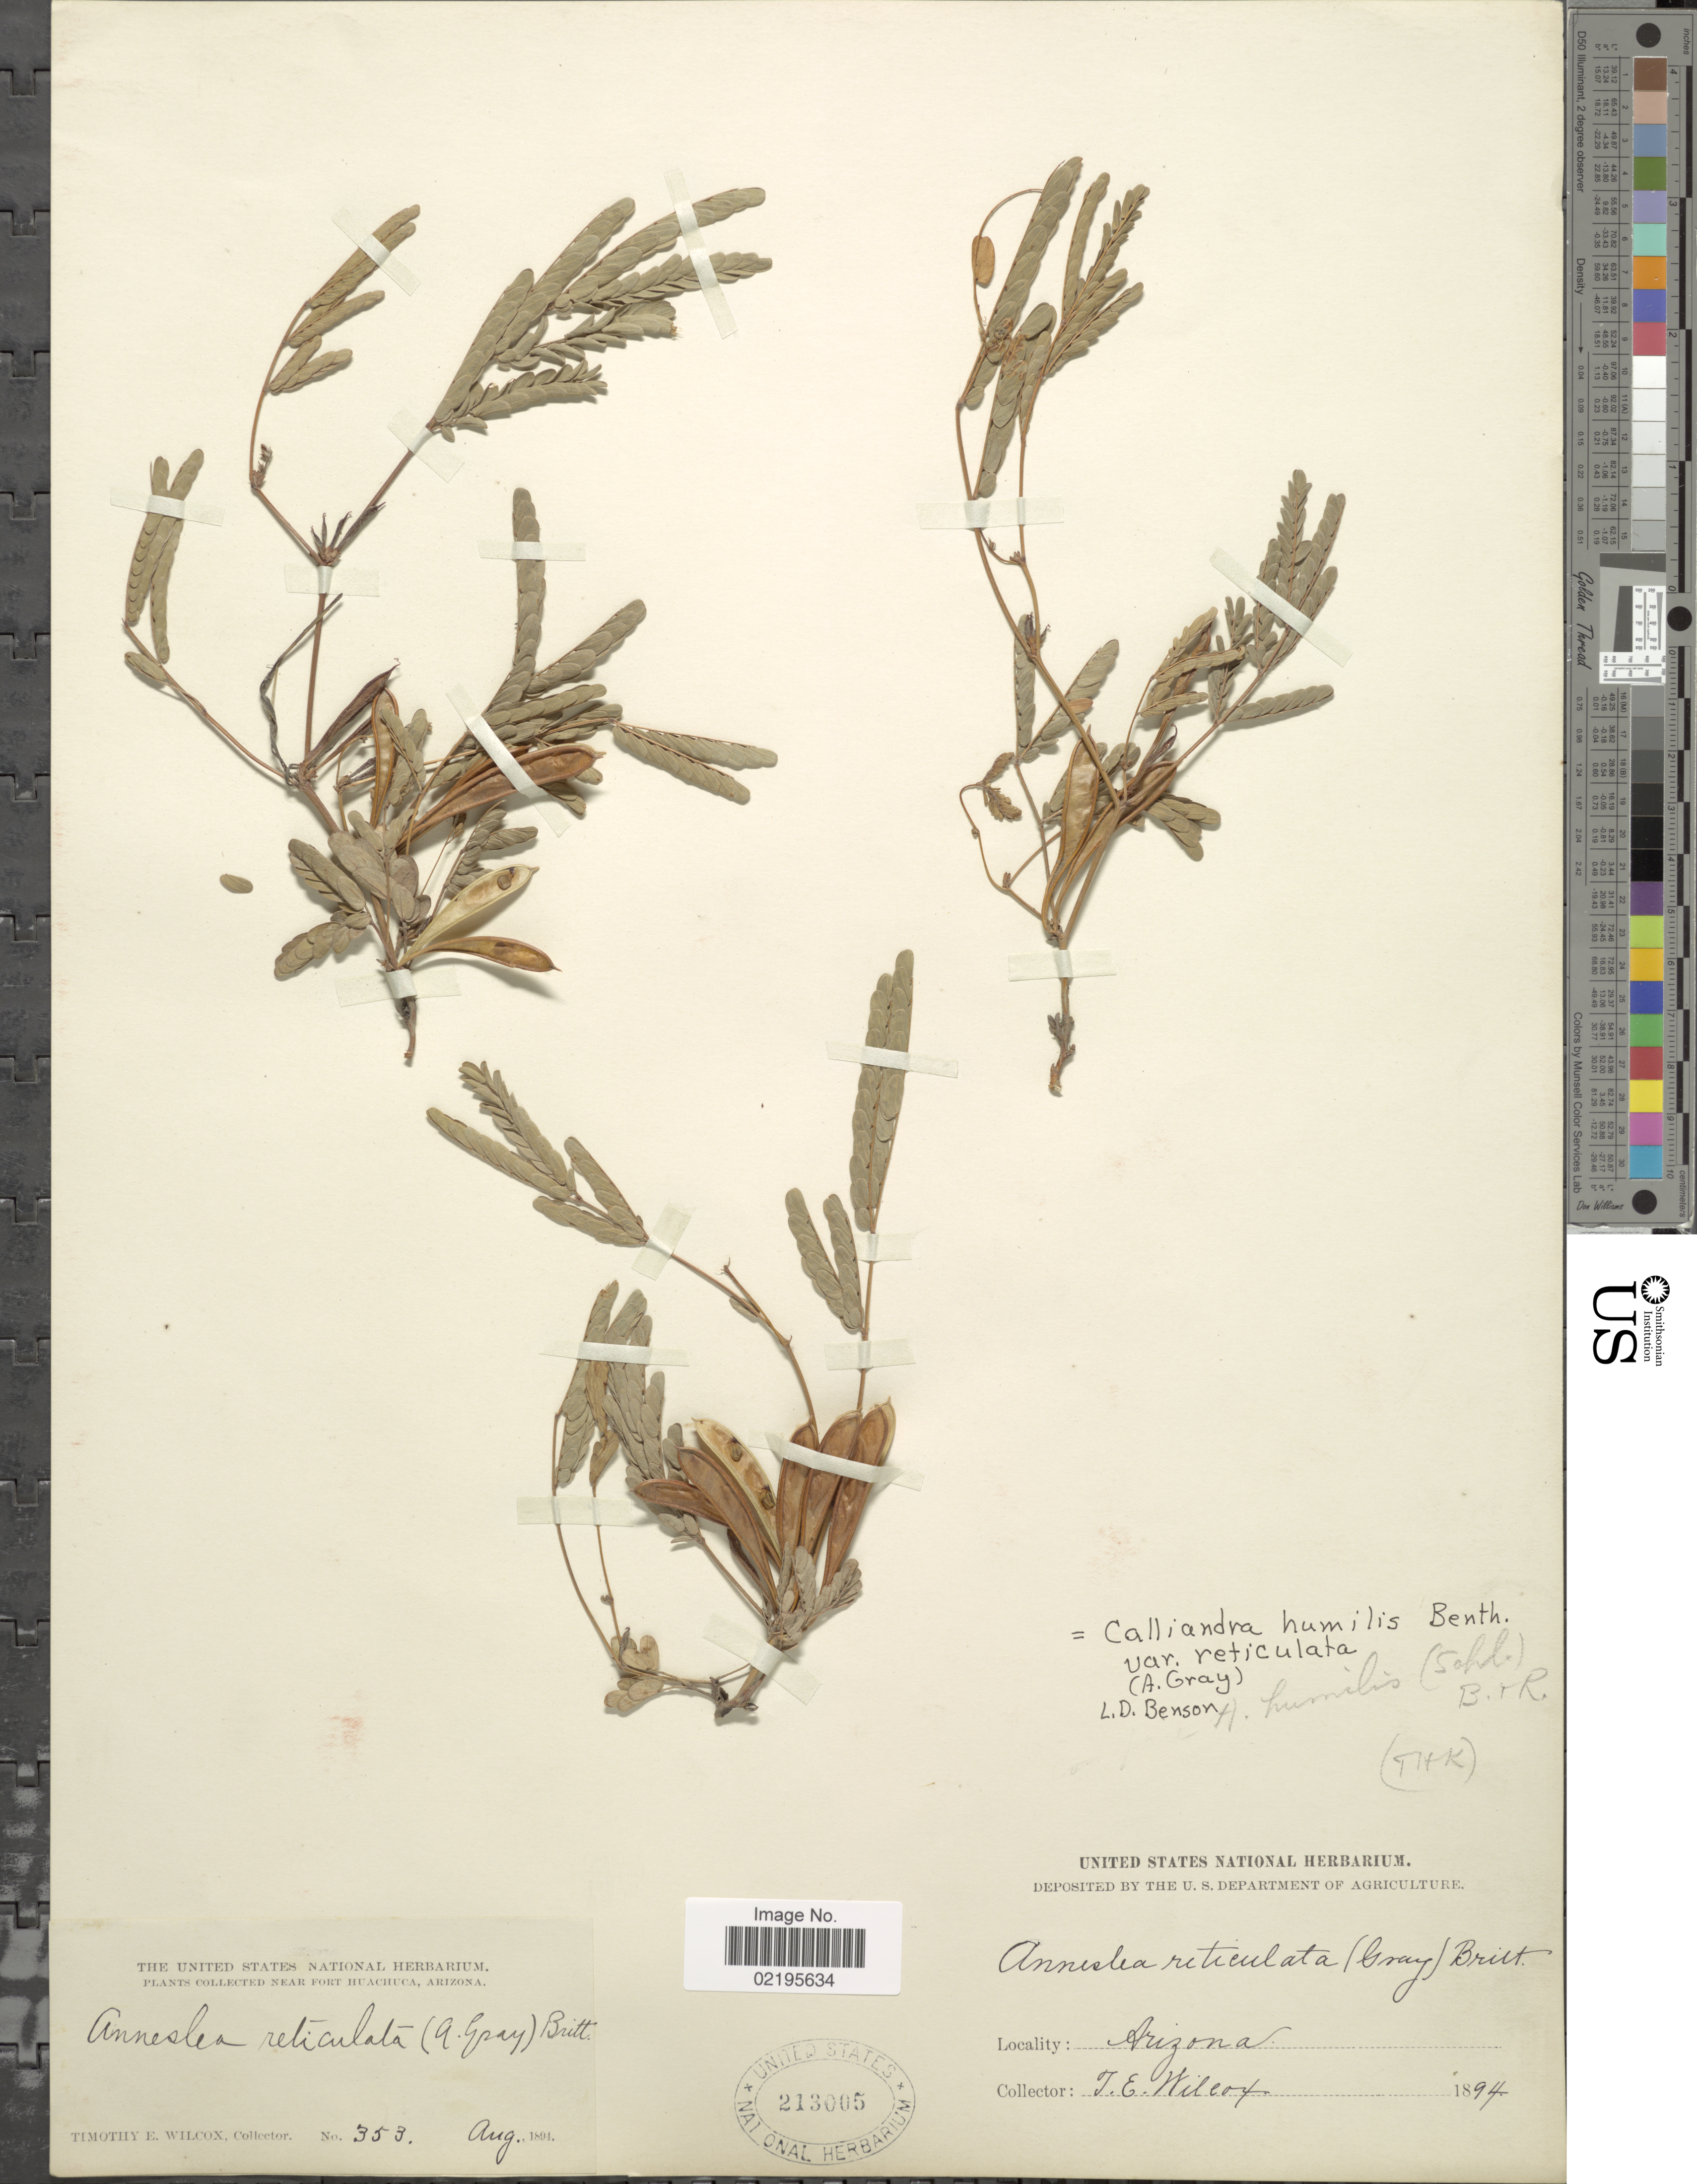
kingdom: Plantae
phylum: Tracheophyta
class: Magnoliopsida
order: Fabales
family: Fabaceae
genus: Calliandra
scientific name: Calliandra humilis var. reticulata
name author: (A. Gray) L.D. Benson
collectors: T. E. Wilcox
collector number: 353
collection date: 1894-08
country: United States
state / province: Arizona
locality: Near Fort Huachuca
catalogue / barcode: US 213005